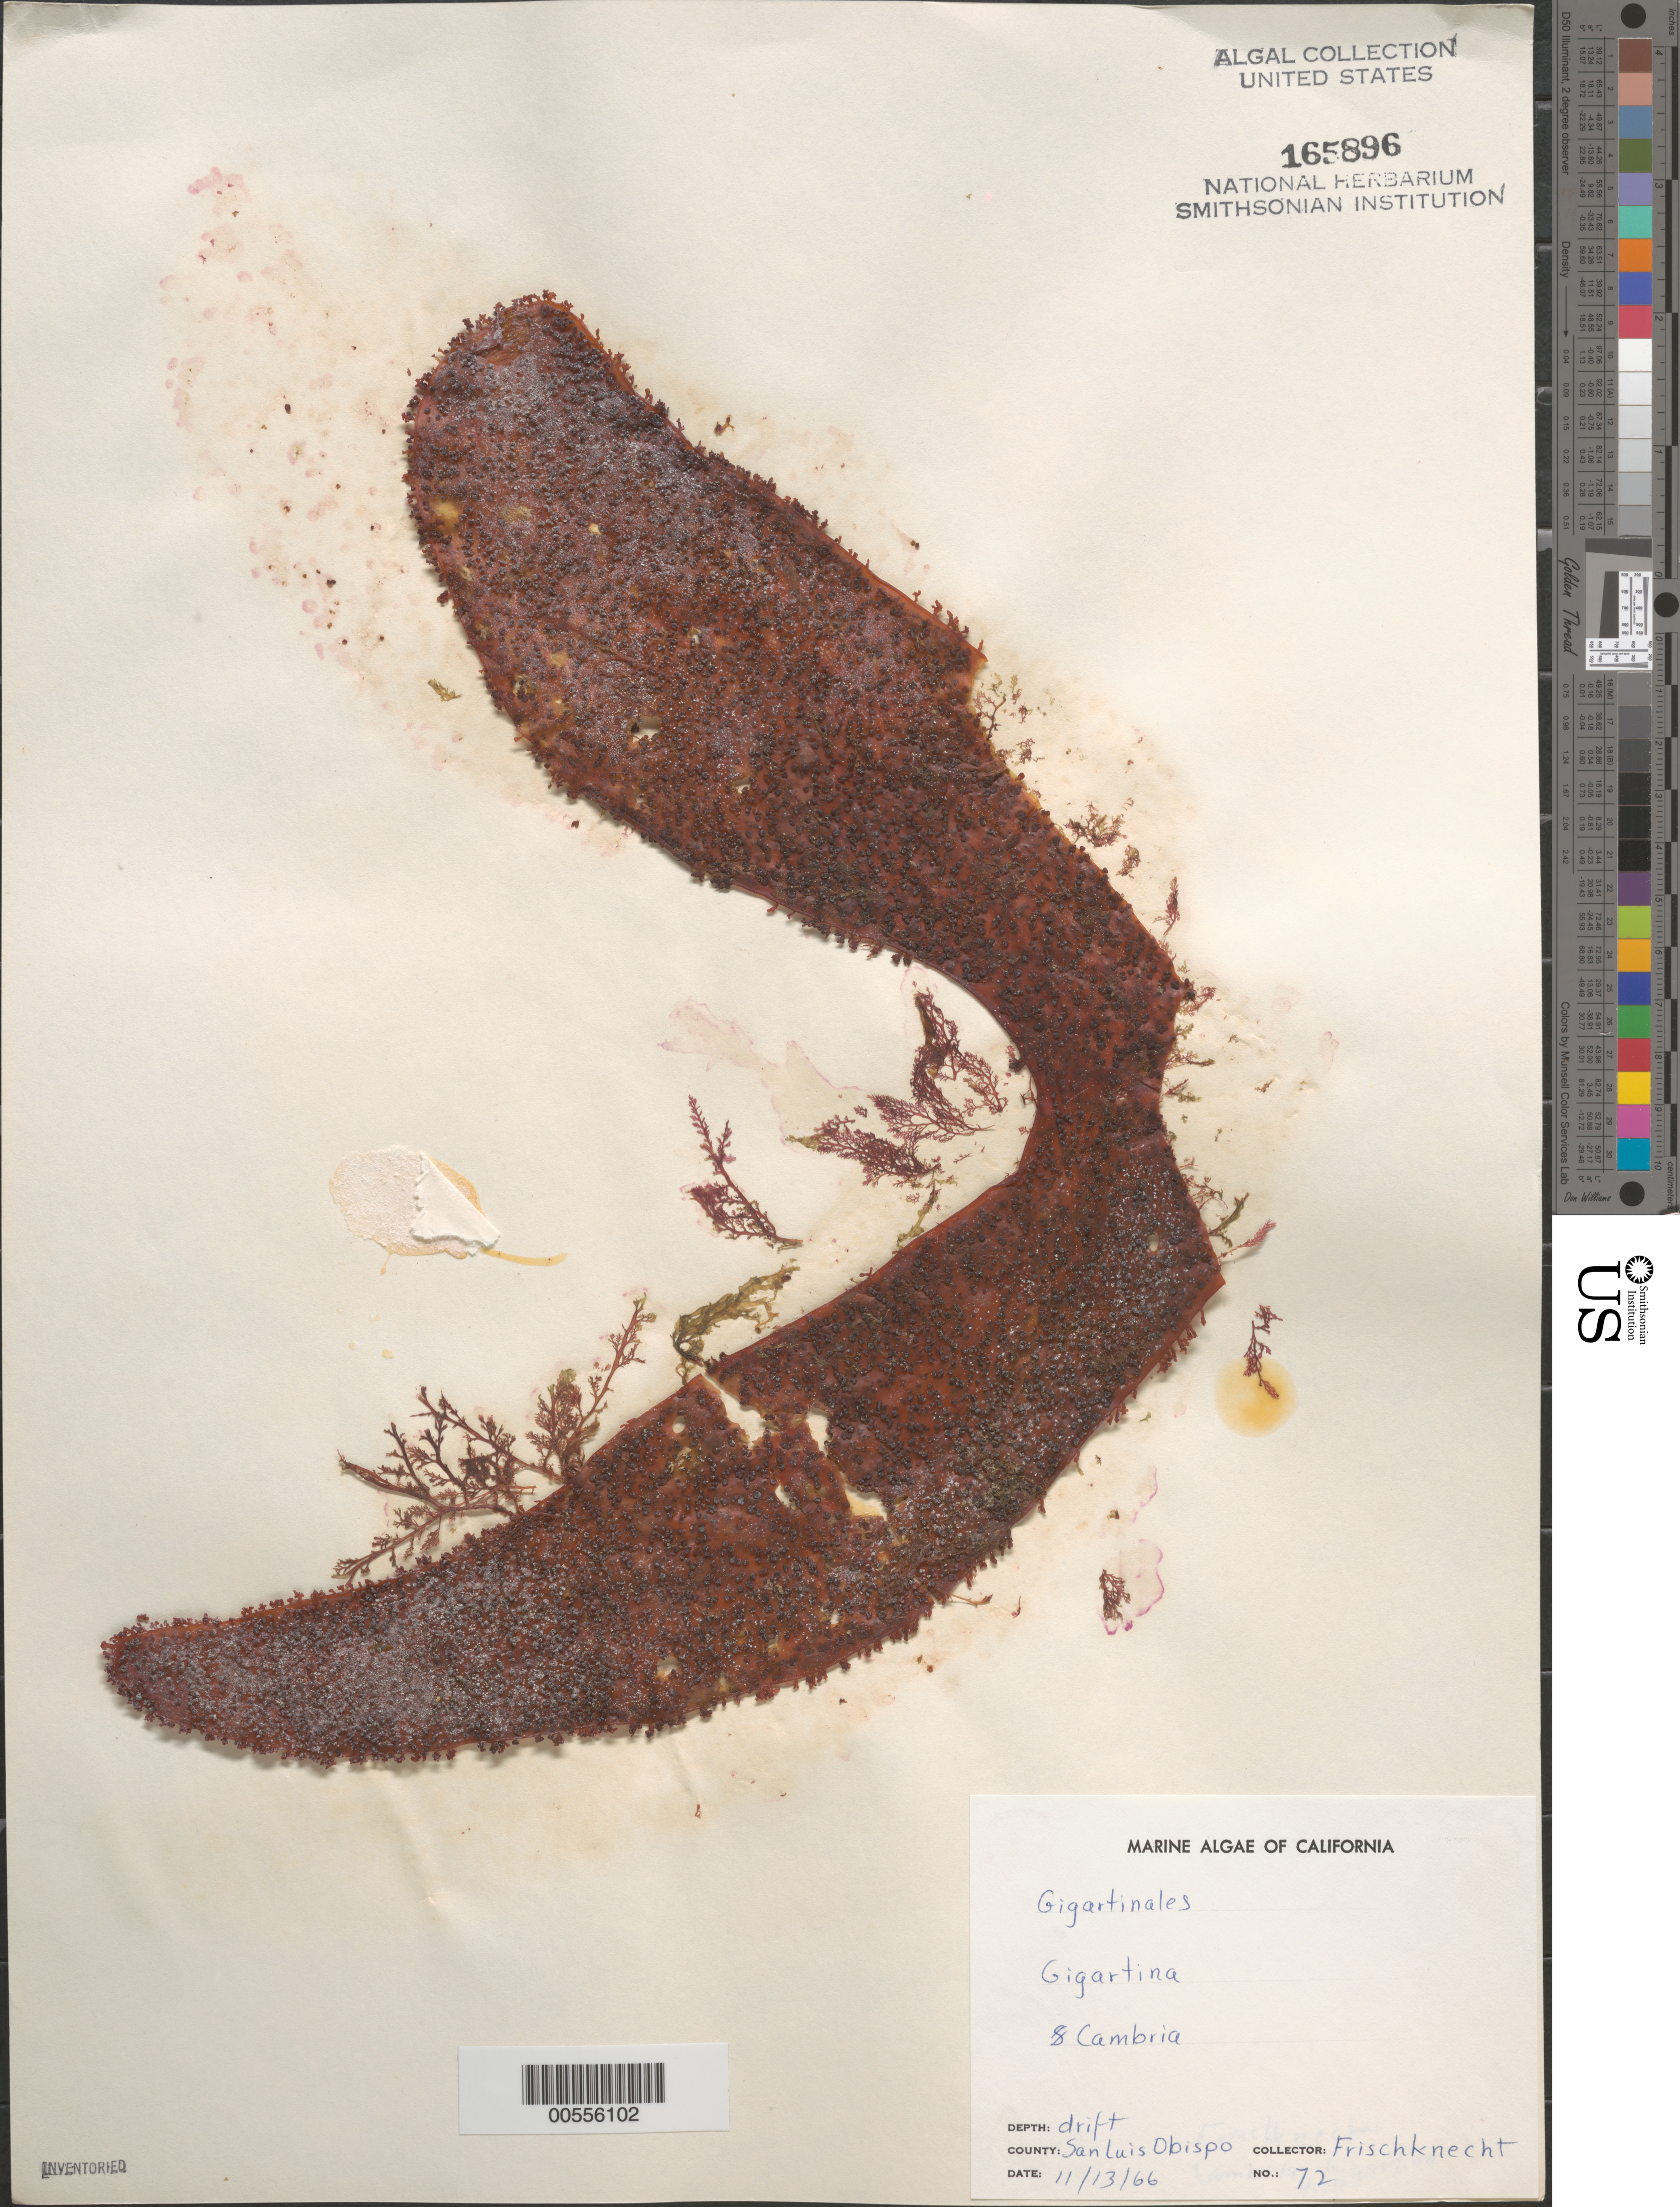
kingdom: Plantae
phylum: Rhodophyta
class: Florideophyceae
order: Gigartinales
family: Gigartinaceae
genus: Gigartina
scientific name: Gigartina sp.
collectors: -. Frischknecht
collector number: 72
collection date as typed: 13 Nov 1966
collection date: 1966-11-13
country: United States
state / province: California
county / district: San Luis Obispo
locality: Cambria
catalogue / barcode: US 165896